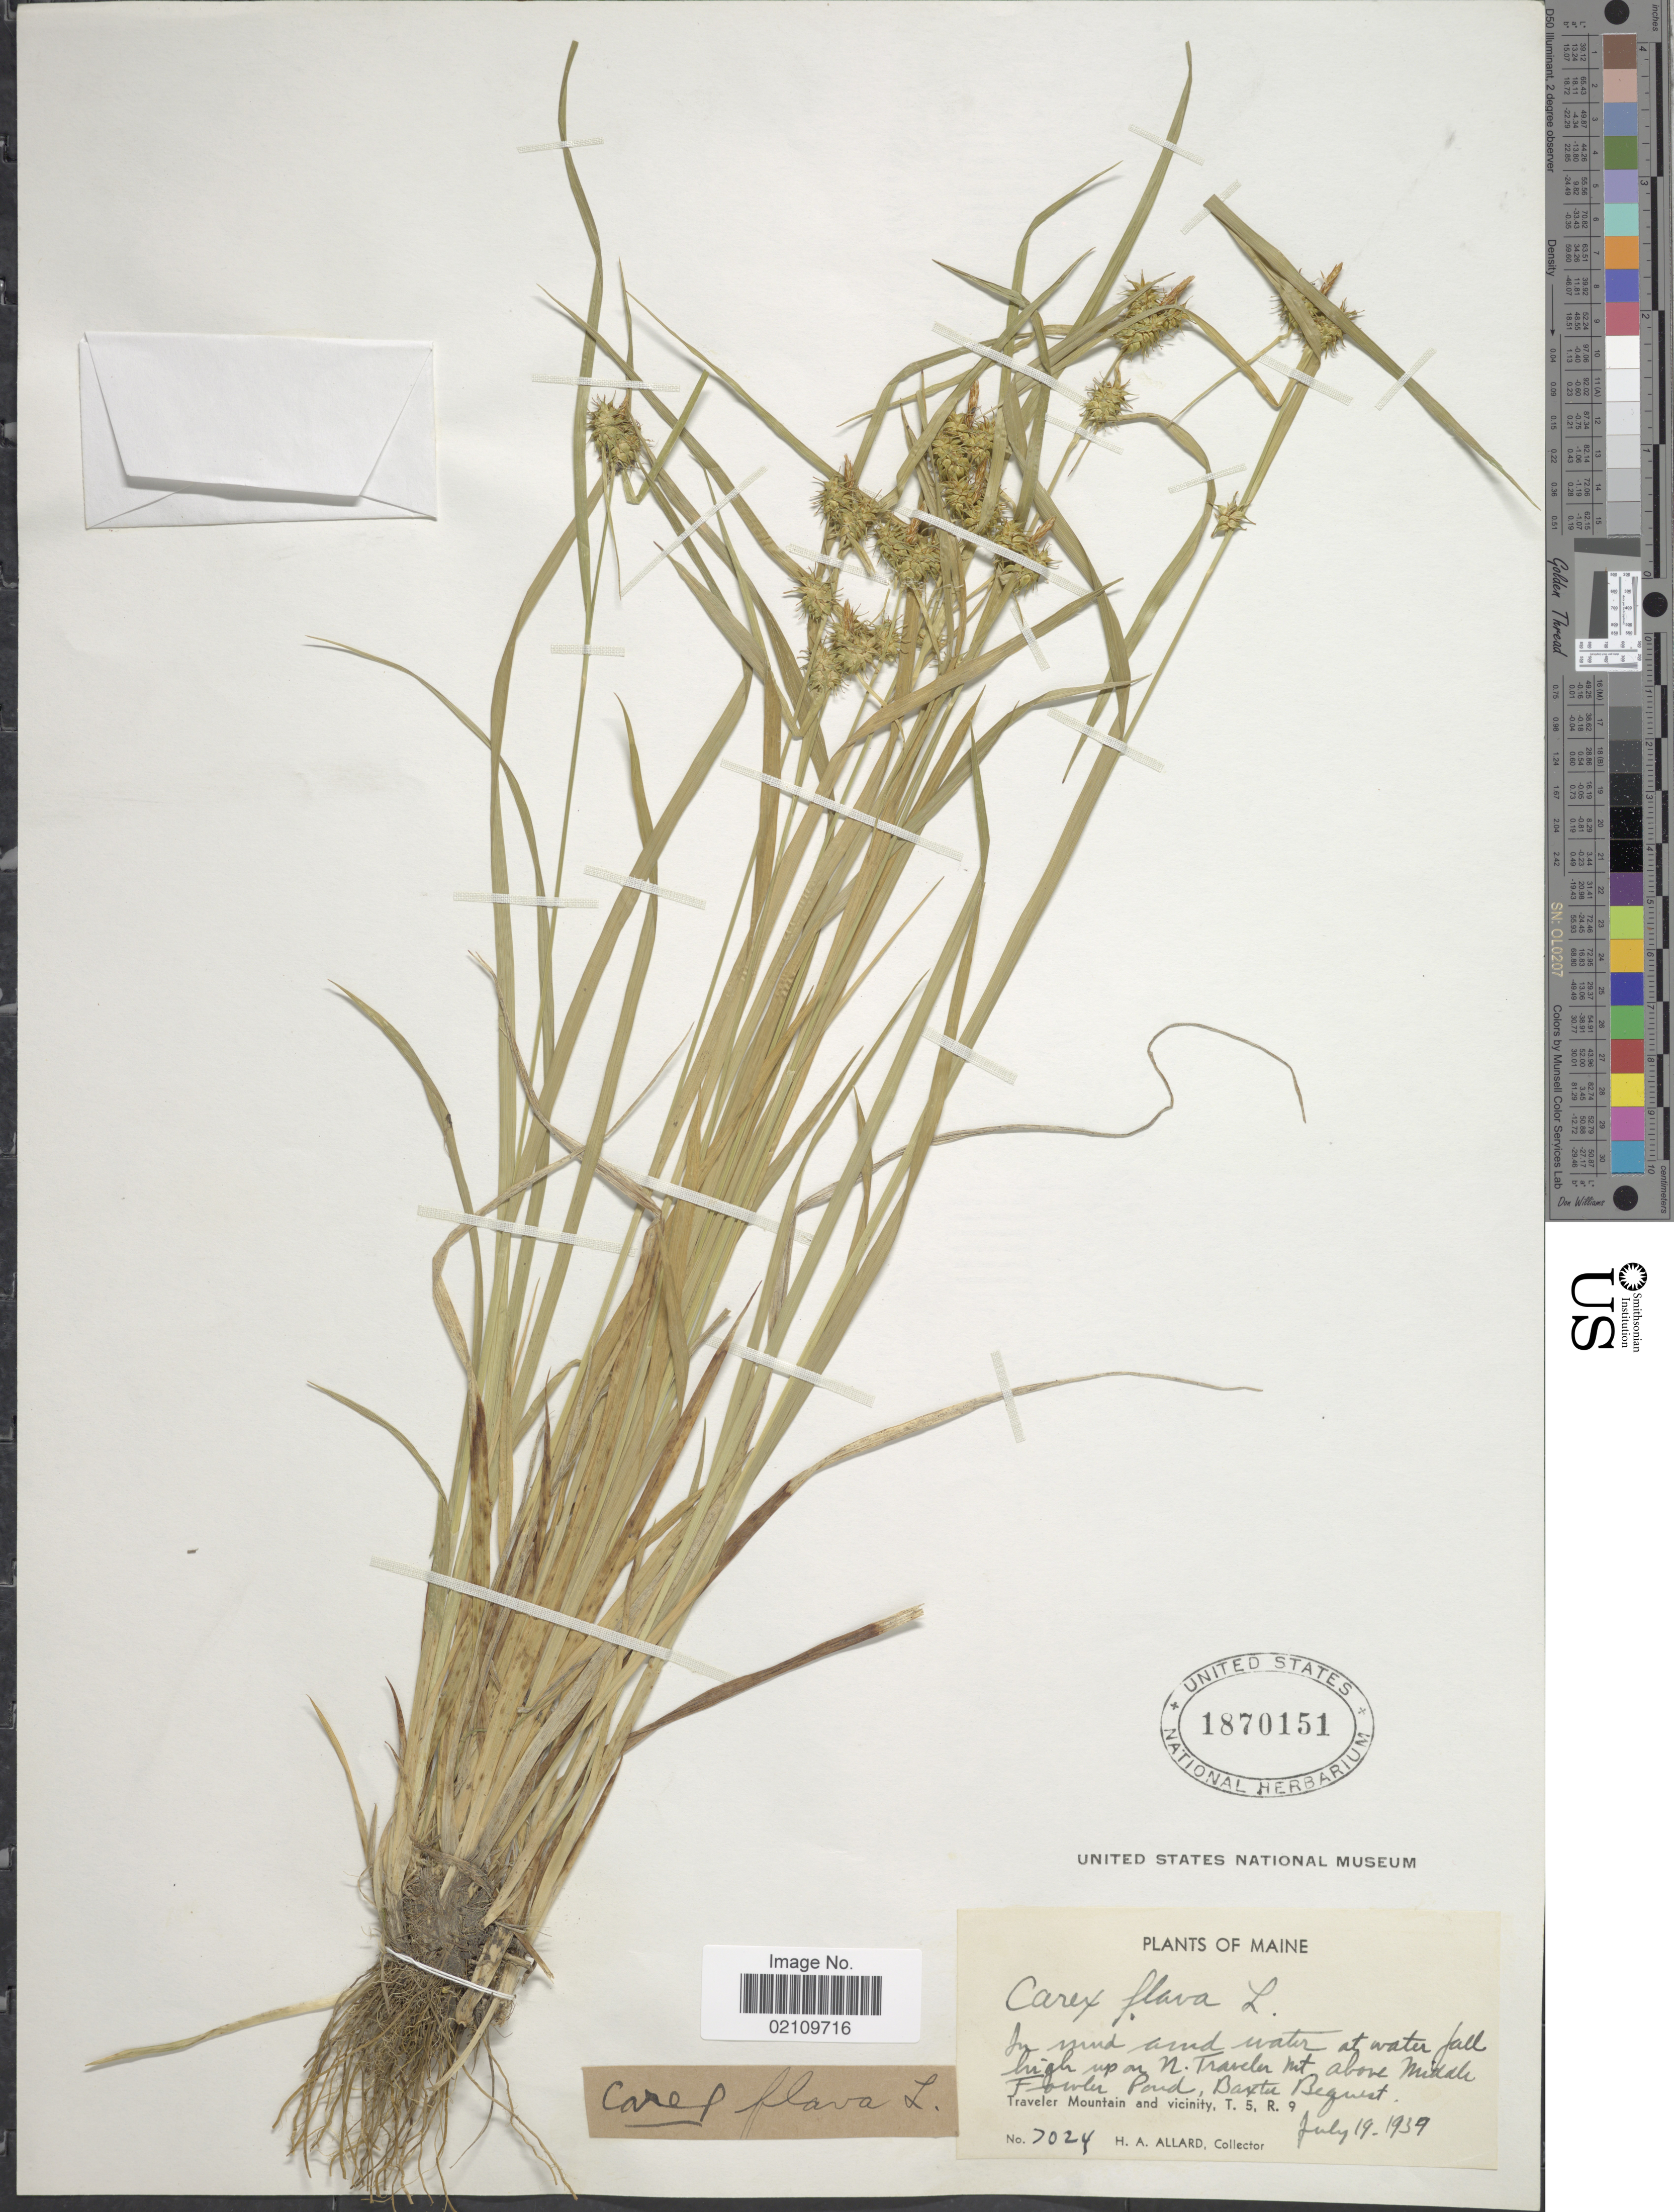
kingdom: Plantae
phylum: Tracheophyta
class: Liliopsida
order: Poales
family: Cyperaceae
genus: Carex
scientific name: Carex flava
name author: L.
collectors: H. A. Allard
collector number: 7024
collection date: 1939-07-19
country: United States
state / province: Maine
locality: N. Traveler Mt above Middle Fowler Pond, Baxter Beguest. Traveler Mountain and vicinity, T. 5, R. 9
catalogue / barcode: US 1870151